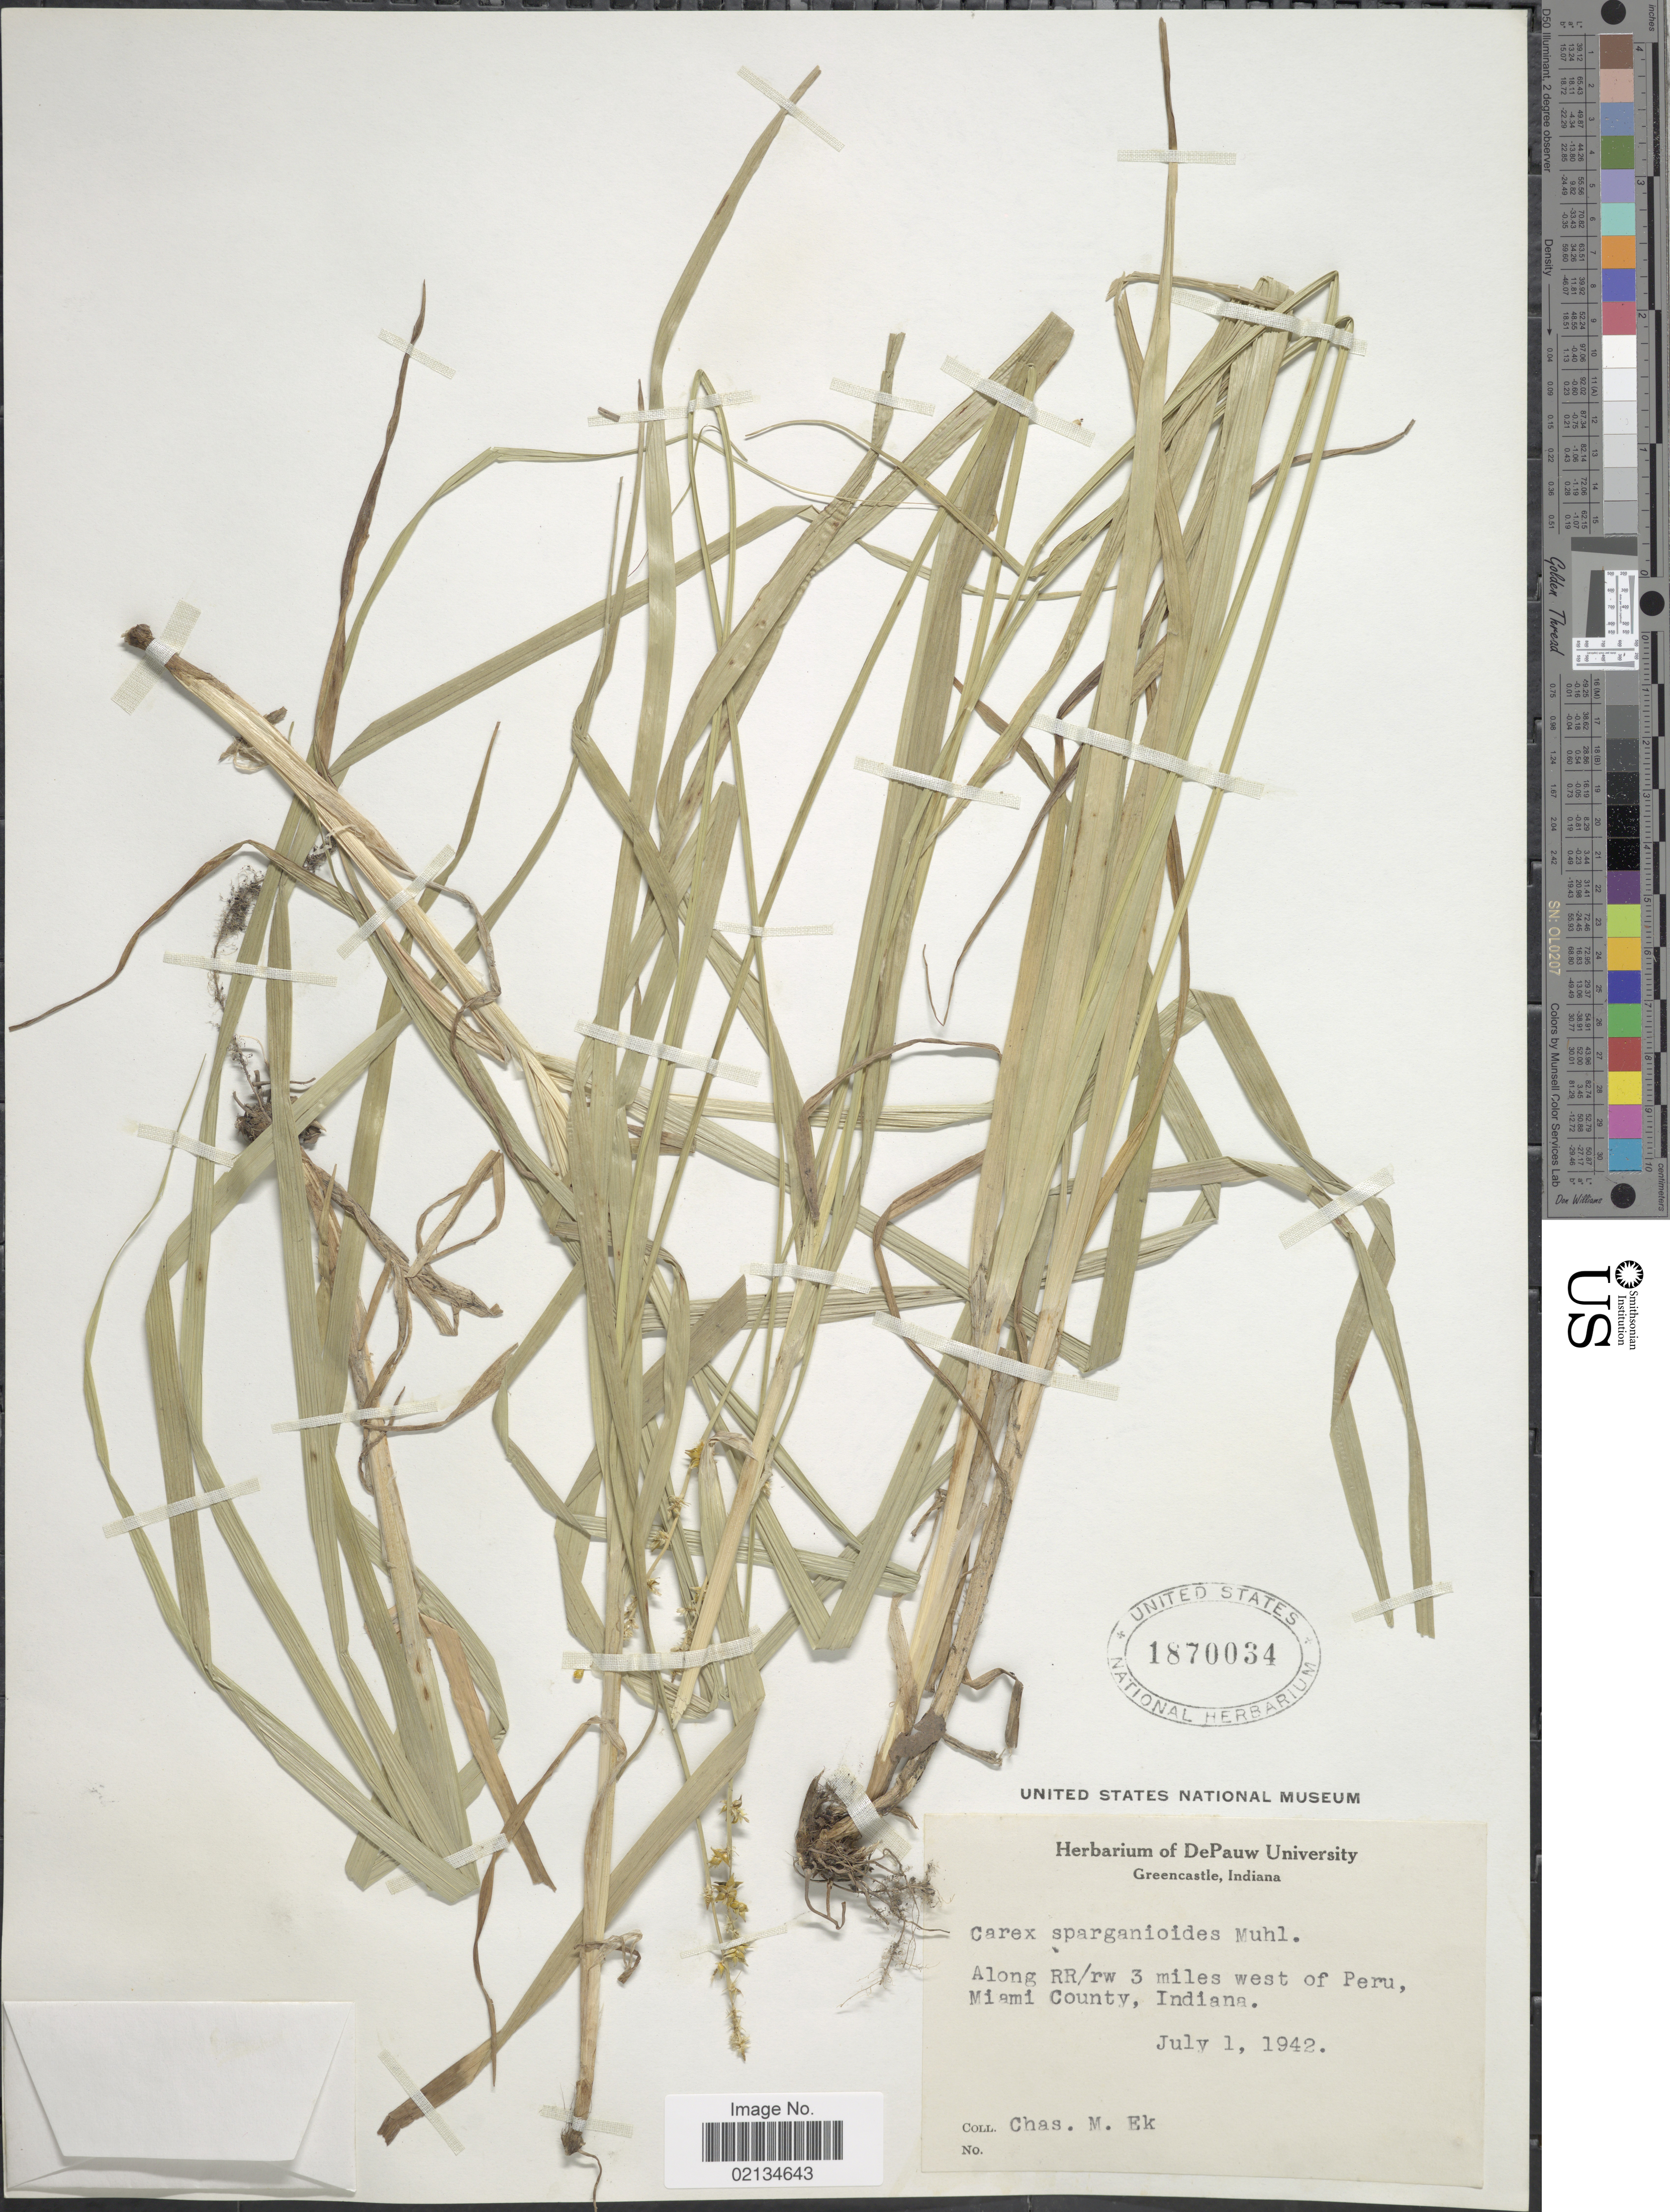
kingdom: Plantae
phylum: Tracheophyta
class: Liliopsida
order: Poales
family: Cyperaceae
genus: Carex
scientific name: Carex sparganioides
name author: Muhl. ex Willd.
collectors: C. Ek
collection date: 1942-07-01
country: United States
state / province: Indiana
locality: Along RR/rw 3 miles west of Peru, Miami County.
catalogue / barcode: US 1870034